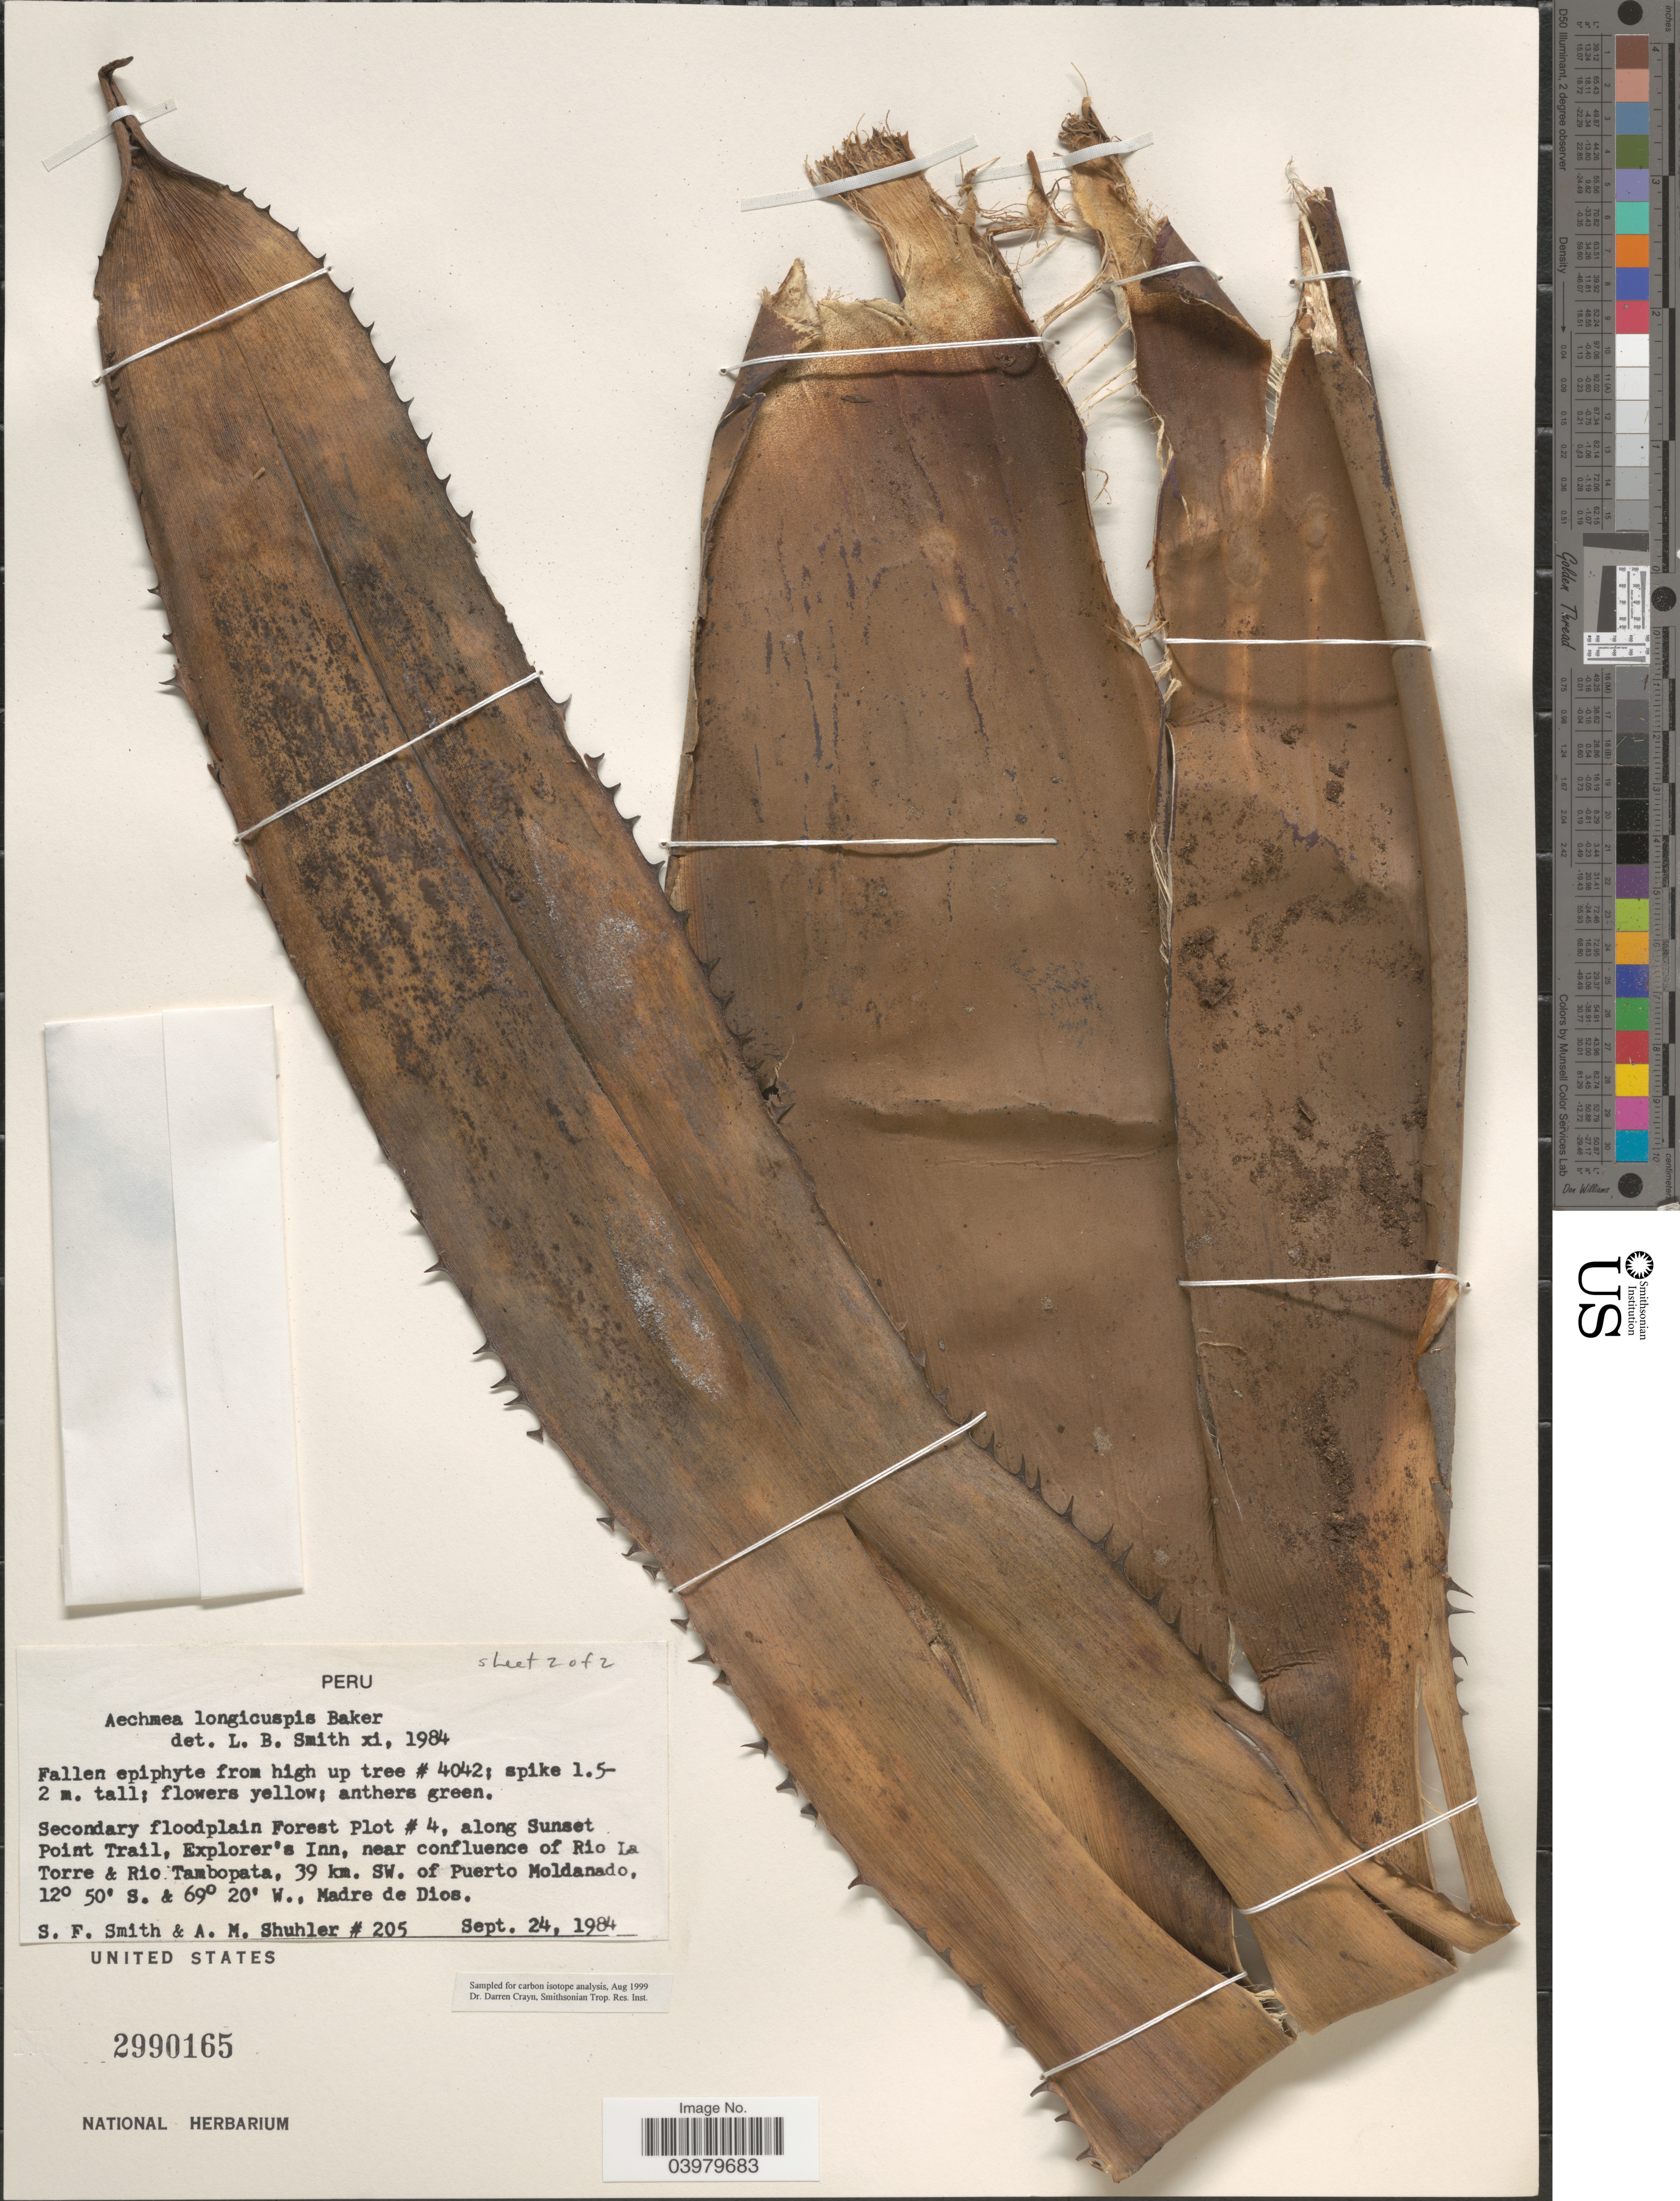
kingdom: Plantae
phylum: Tracheophyta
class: Liliopsida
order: Poales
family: Bromeliaceae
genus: Aechmea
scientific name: Aechmea longicuspis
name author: Baker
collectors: S.F. Smith & A. Shuhler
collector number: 205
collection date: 1984-09-24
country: Peru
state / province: Madre de Dios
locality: Secondary floodplain Forest Plot #4, along Sunset Point Trail, Explorer's Inn, near confluence of Rio La Torre & Rio Tambopata, 39 km. SW. of Puerto Moldanado.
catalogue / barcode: US 2990165